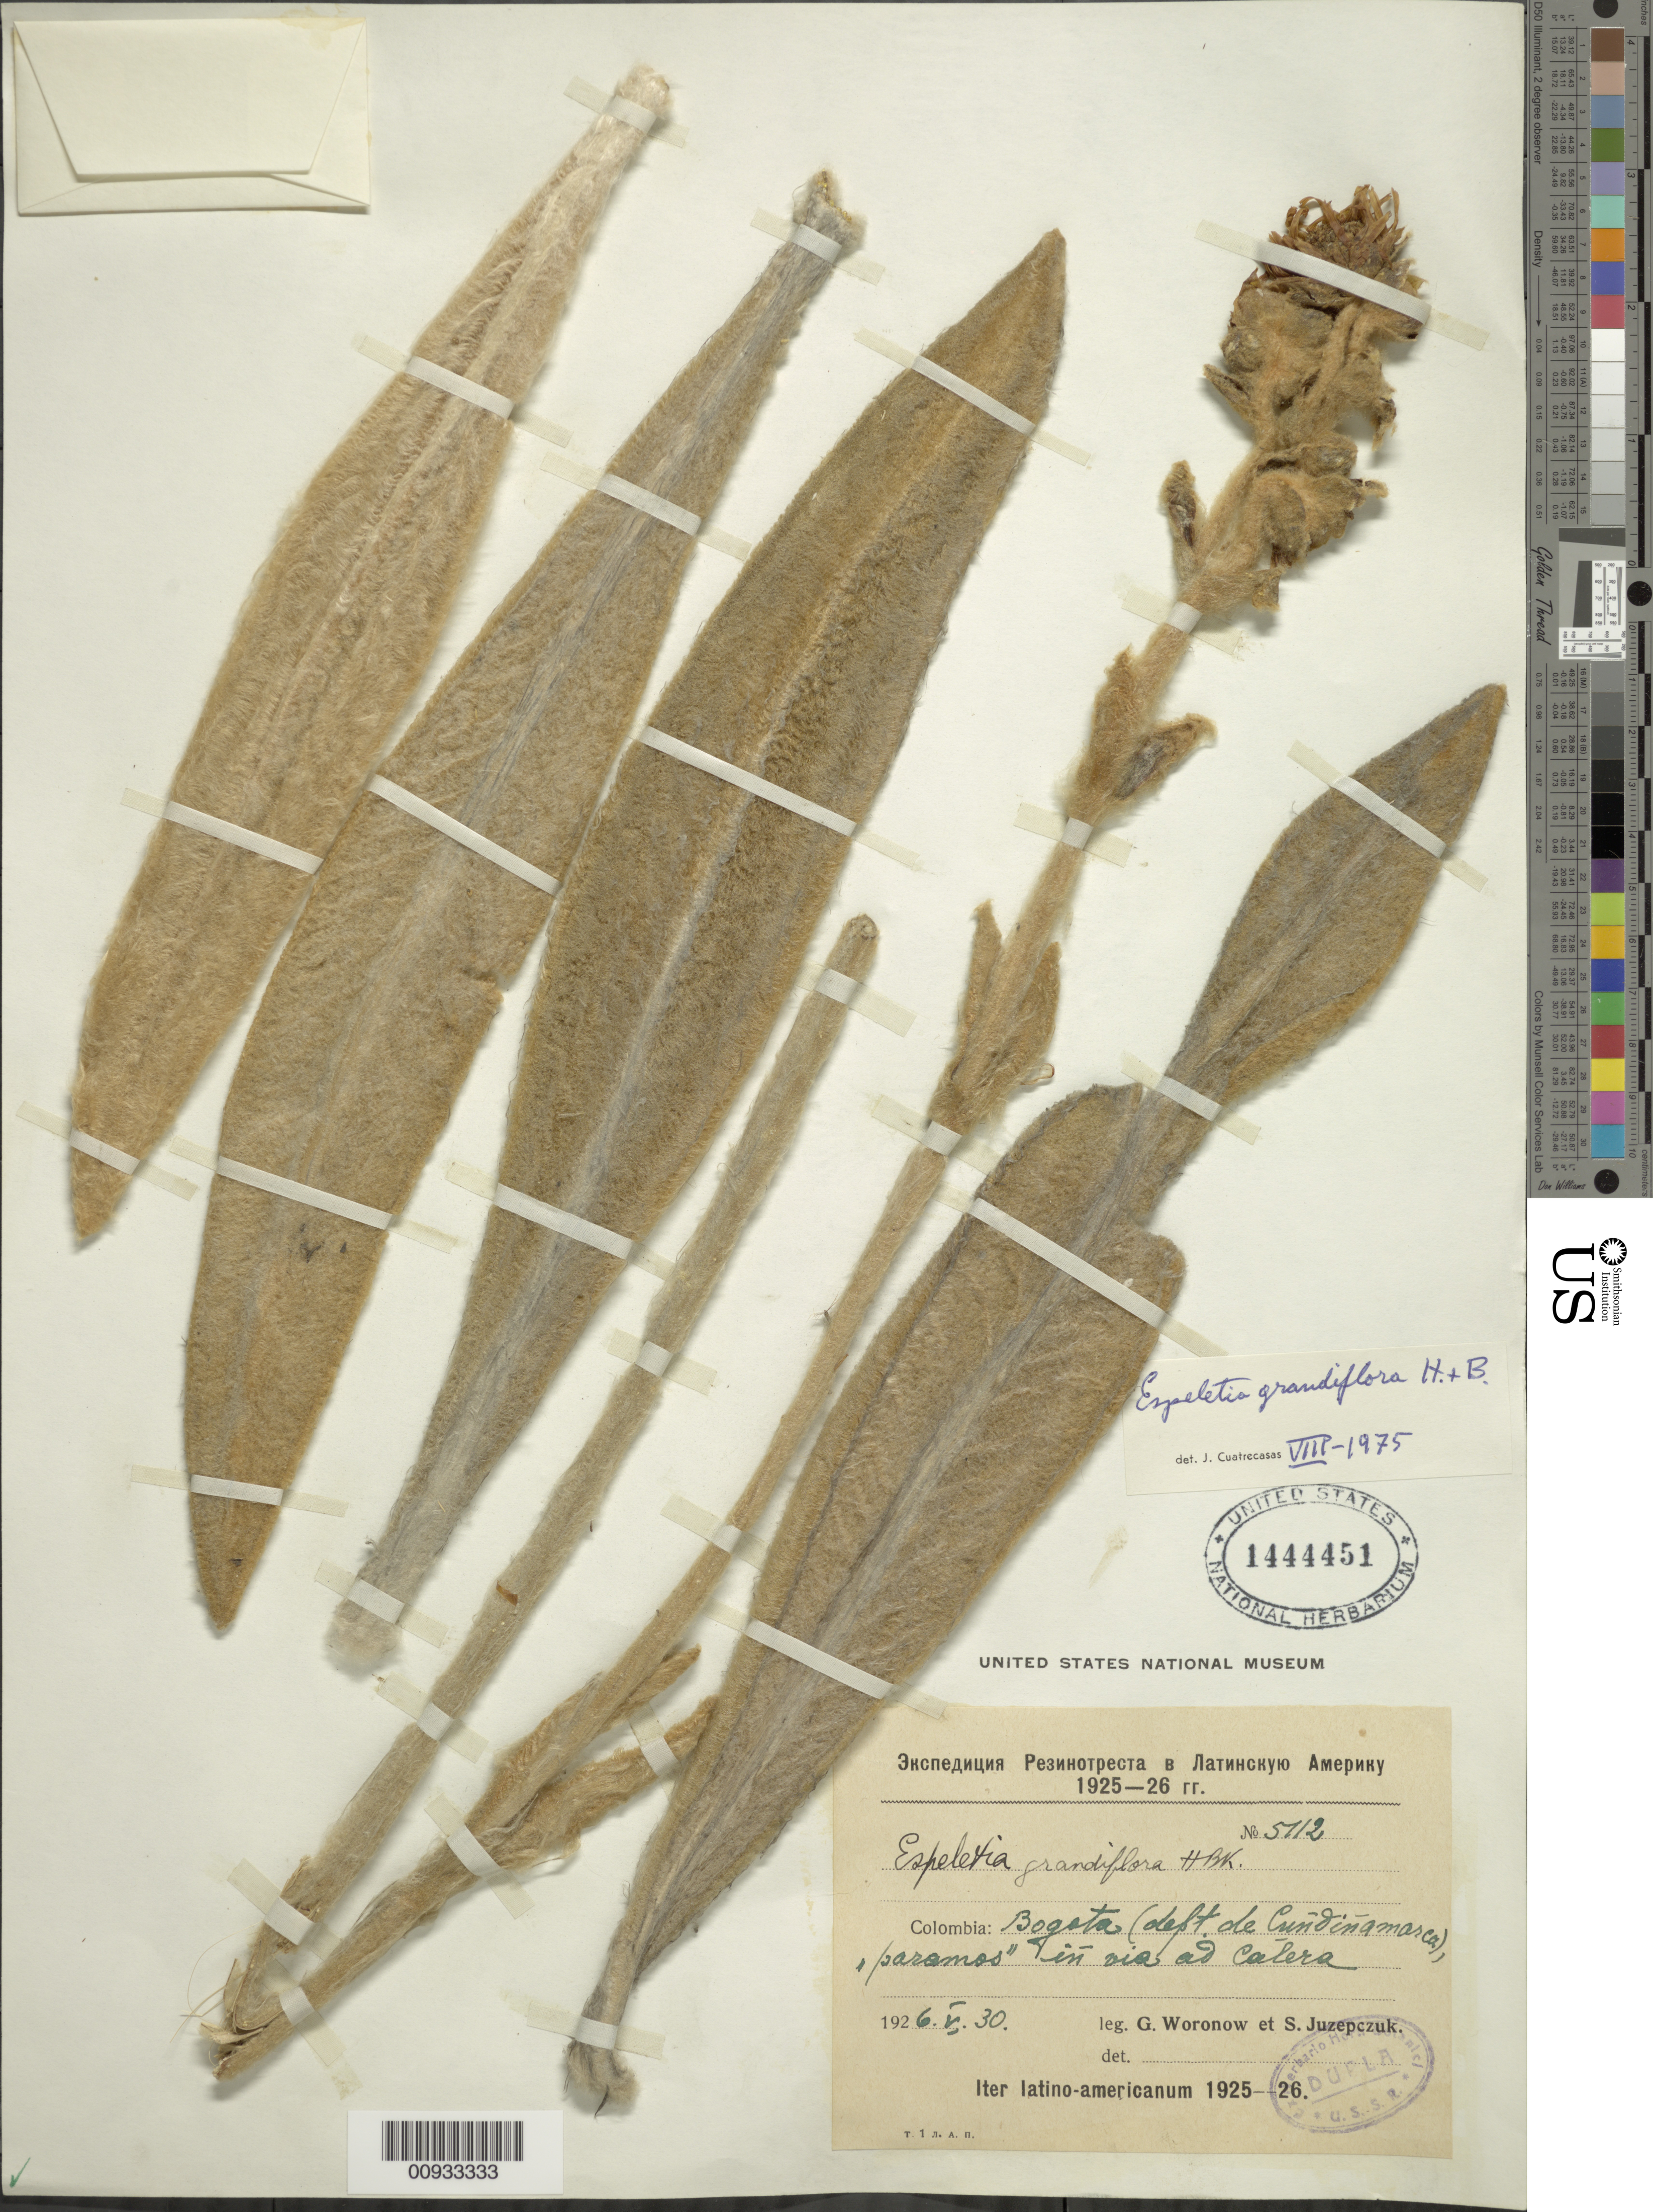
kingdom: Plantae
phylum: Tracheophyta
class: Magnoliopsida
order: Asterales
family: Asteraceae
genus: Espeletia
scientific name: Espeletia grandiflora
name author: Humb. & Bonpl.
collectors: G. Woronow & S. V. Juzepczuk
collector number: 5712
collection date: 1926-05-30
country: Colombia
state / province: Cundinamarca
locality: Páramos in via ad Calera.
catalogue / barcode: US 1444451